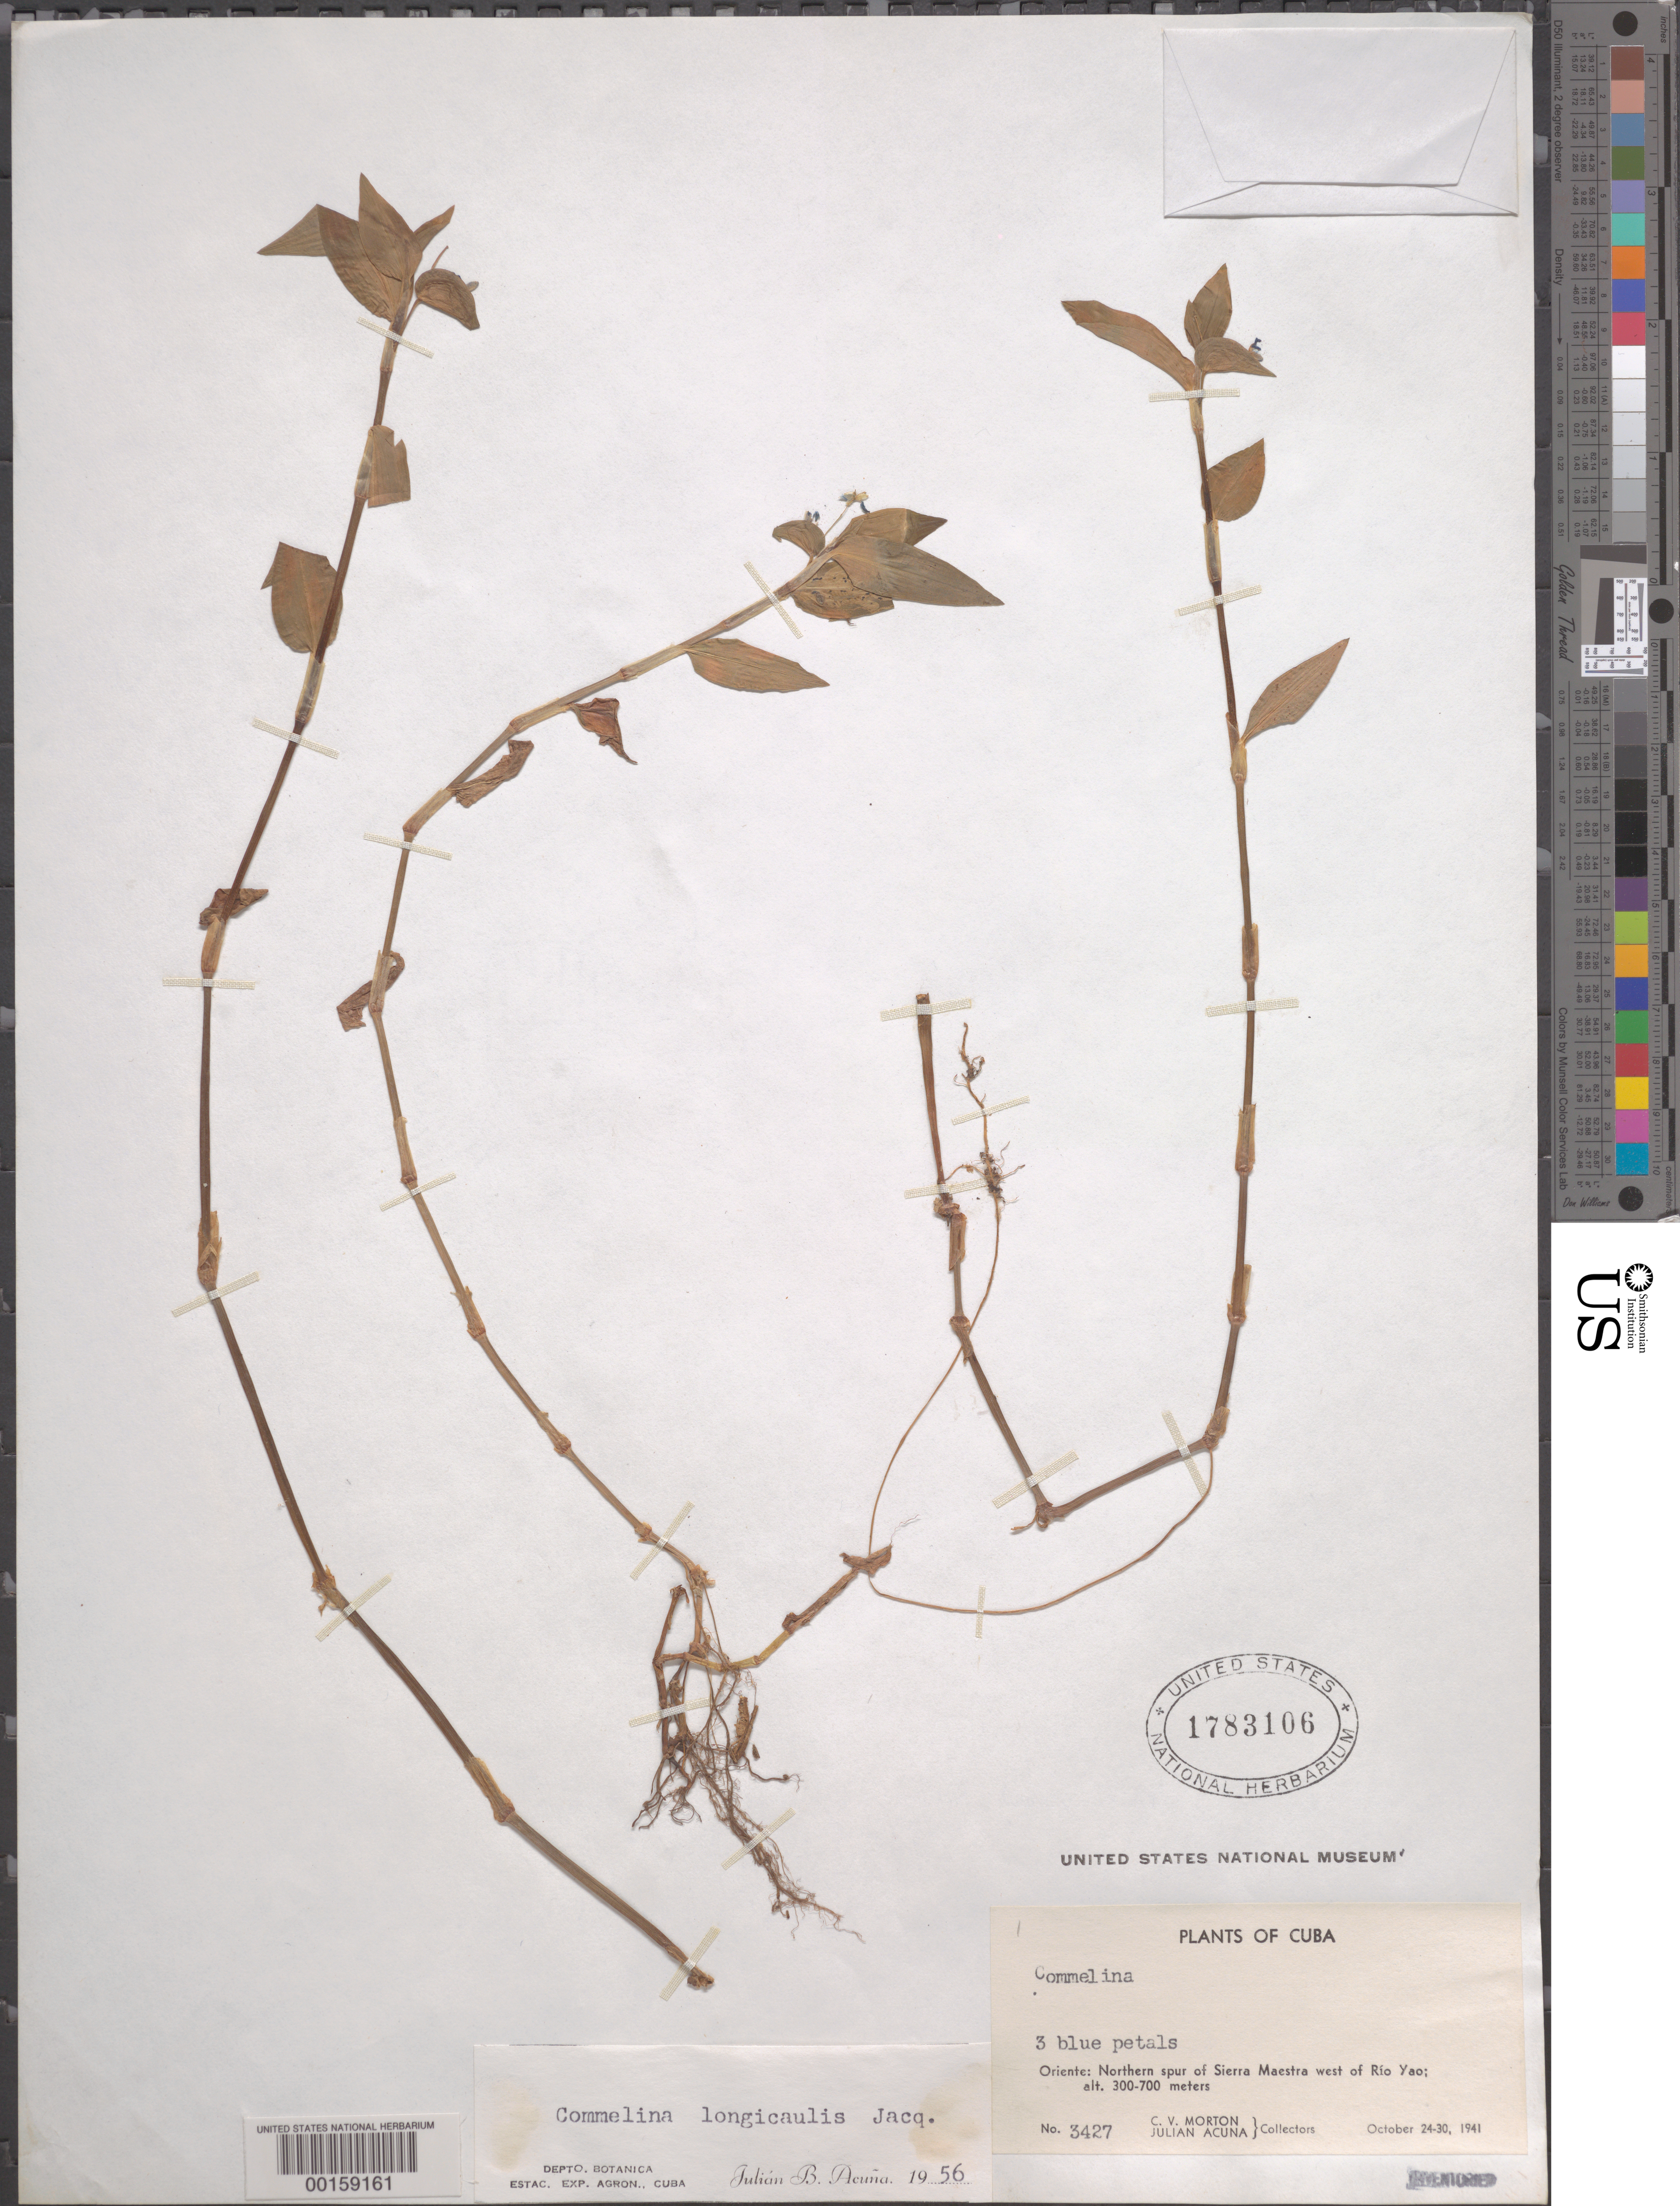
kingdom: Plantae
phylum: Tracheophyta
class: Liliopsida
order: Commelinales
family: Commelinaceae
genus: Commelina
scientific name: Commelina diffusa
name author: Burm. f.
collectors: C. V. Morton & J. B. Acuña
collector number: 3427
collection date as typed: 24 Oct 1941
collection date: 1941-10-24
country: Cuba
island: Greater Antilles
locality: Northern spur of Sierra Maestra; W of Rio Yao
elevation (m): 300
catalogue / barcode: US 1783106